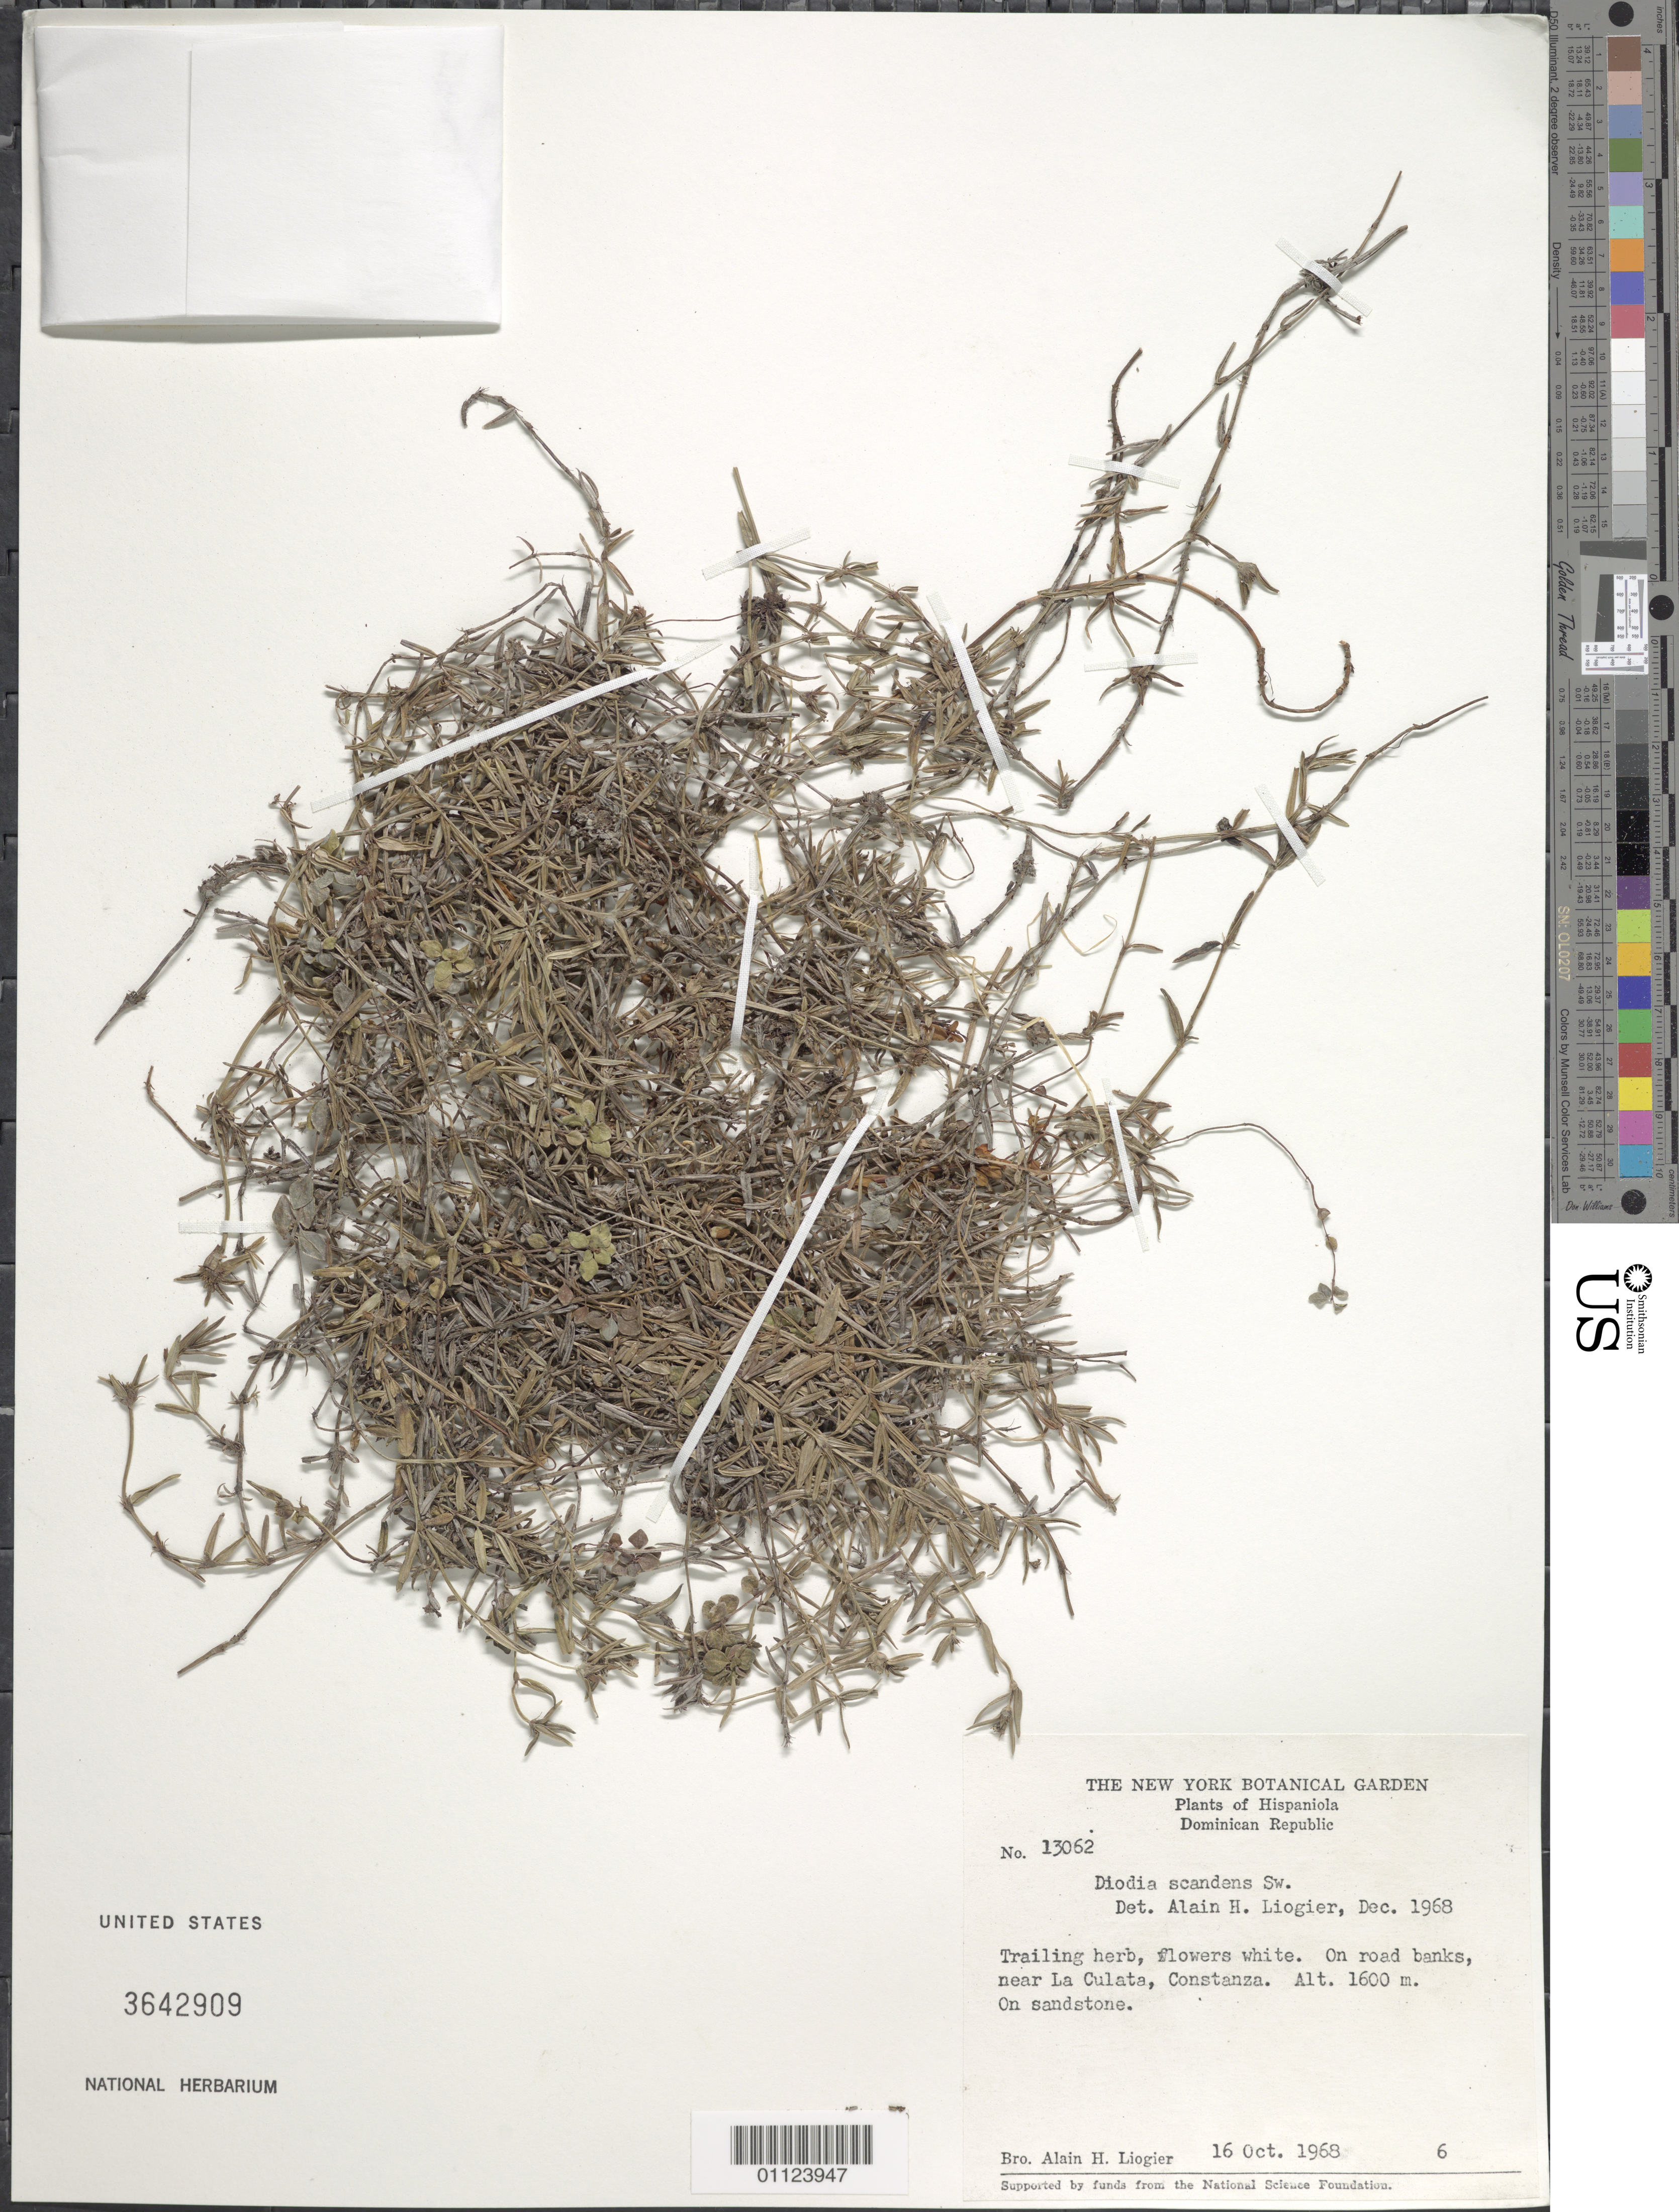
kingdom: Plantae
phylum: Tracheophyta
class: Magnoliopsida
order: Gentianales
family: Rubiaceae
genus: Diodia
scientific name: Diodia scandens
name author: Sw.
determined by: Liogier, Alain H.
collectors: A. H. Liogier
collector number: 13062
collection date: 1968-10-16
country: Dominican Republic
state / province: La Vega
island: Hispaniola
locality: La Culata, Constanza.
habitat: On sandstone; on road banks.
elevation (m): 1600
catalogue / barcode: US 3642909